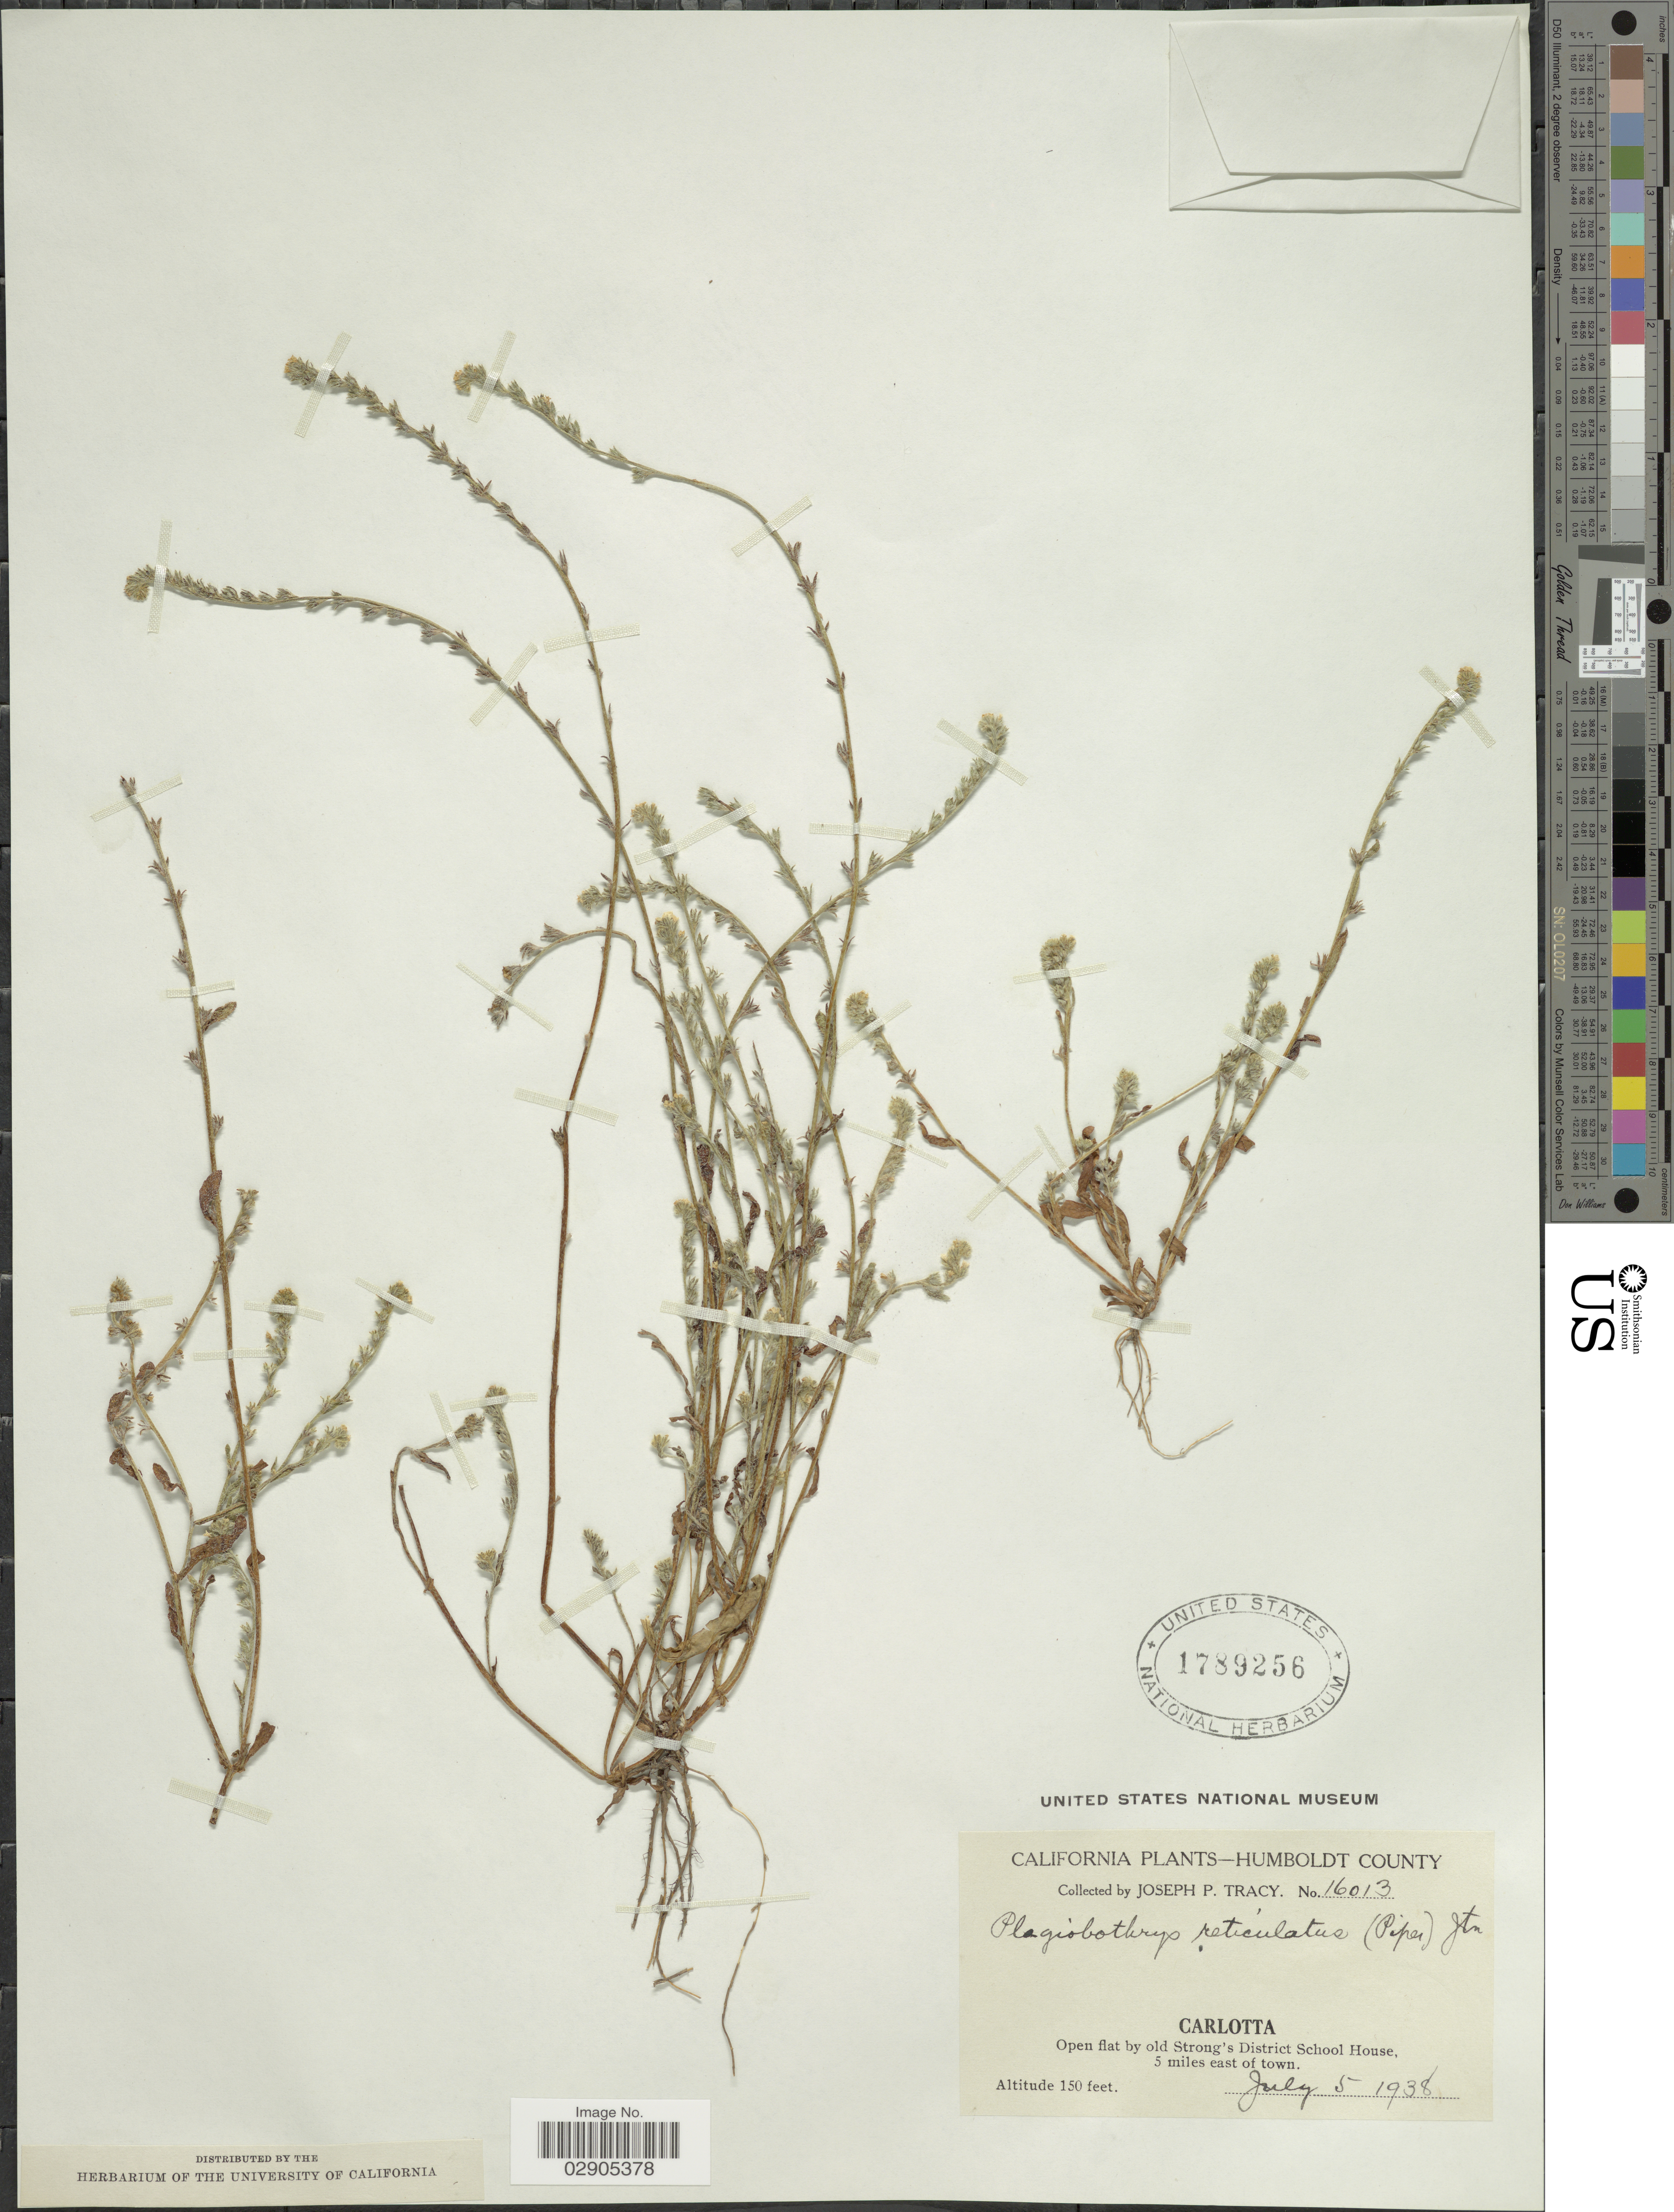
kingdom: Plantae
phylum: Tracheophyta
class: Magnoliopsida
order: Boraginales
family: Boraginaceae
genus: Allocarya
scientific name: Allocarya reticulata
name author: Piper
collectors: J. Tracy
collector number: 16013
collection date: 1938-07-05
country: United States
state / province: California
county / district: Humboldt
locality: Humboldt County. Carlotta. Open flat by old Strong's District of School House, 5 miles east of town.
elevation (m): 46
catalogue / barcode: US 1789256